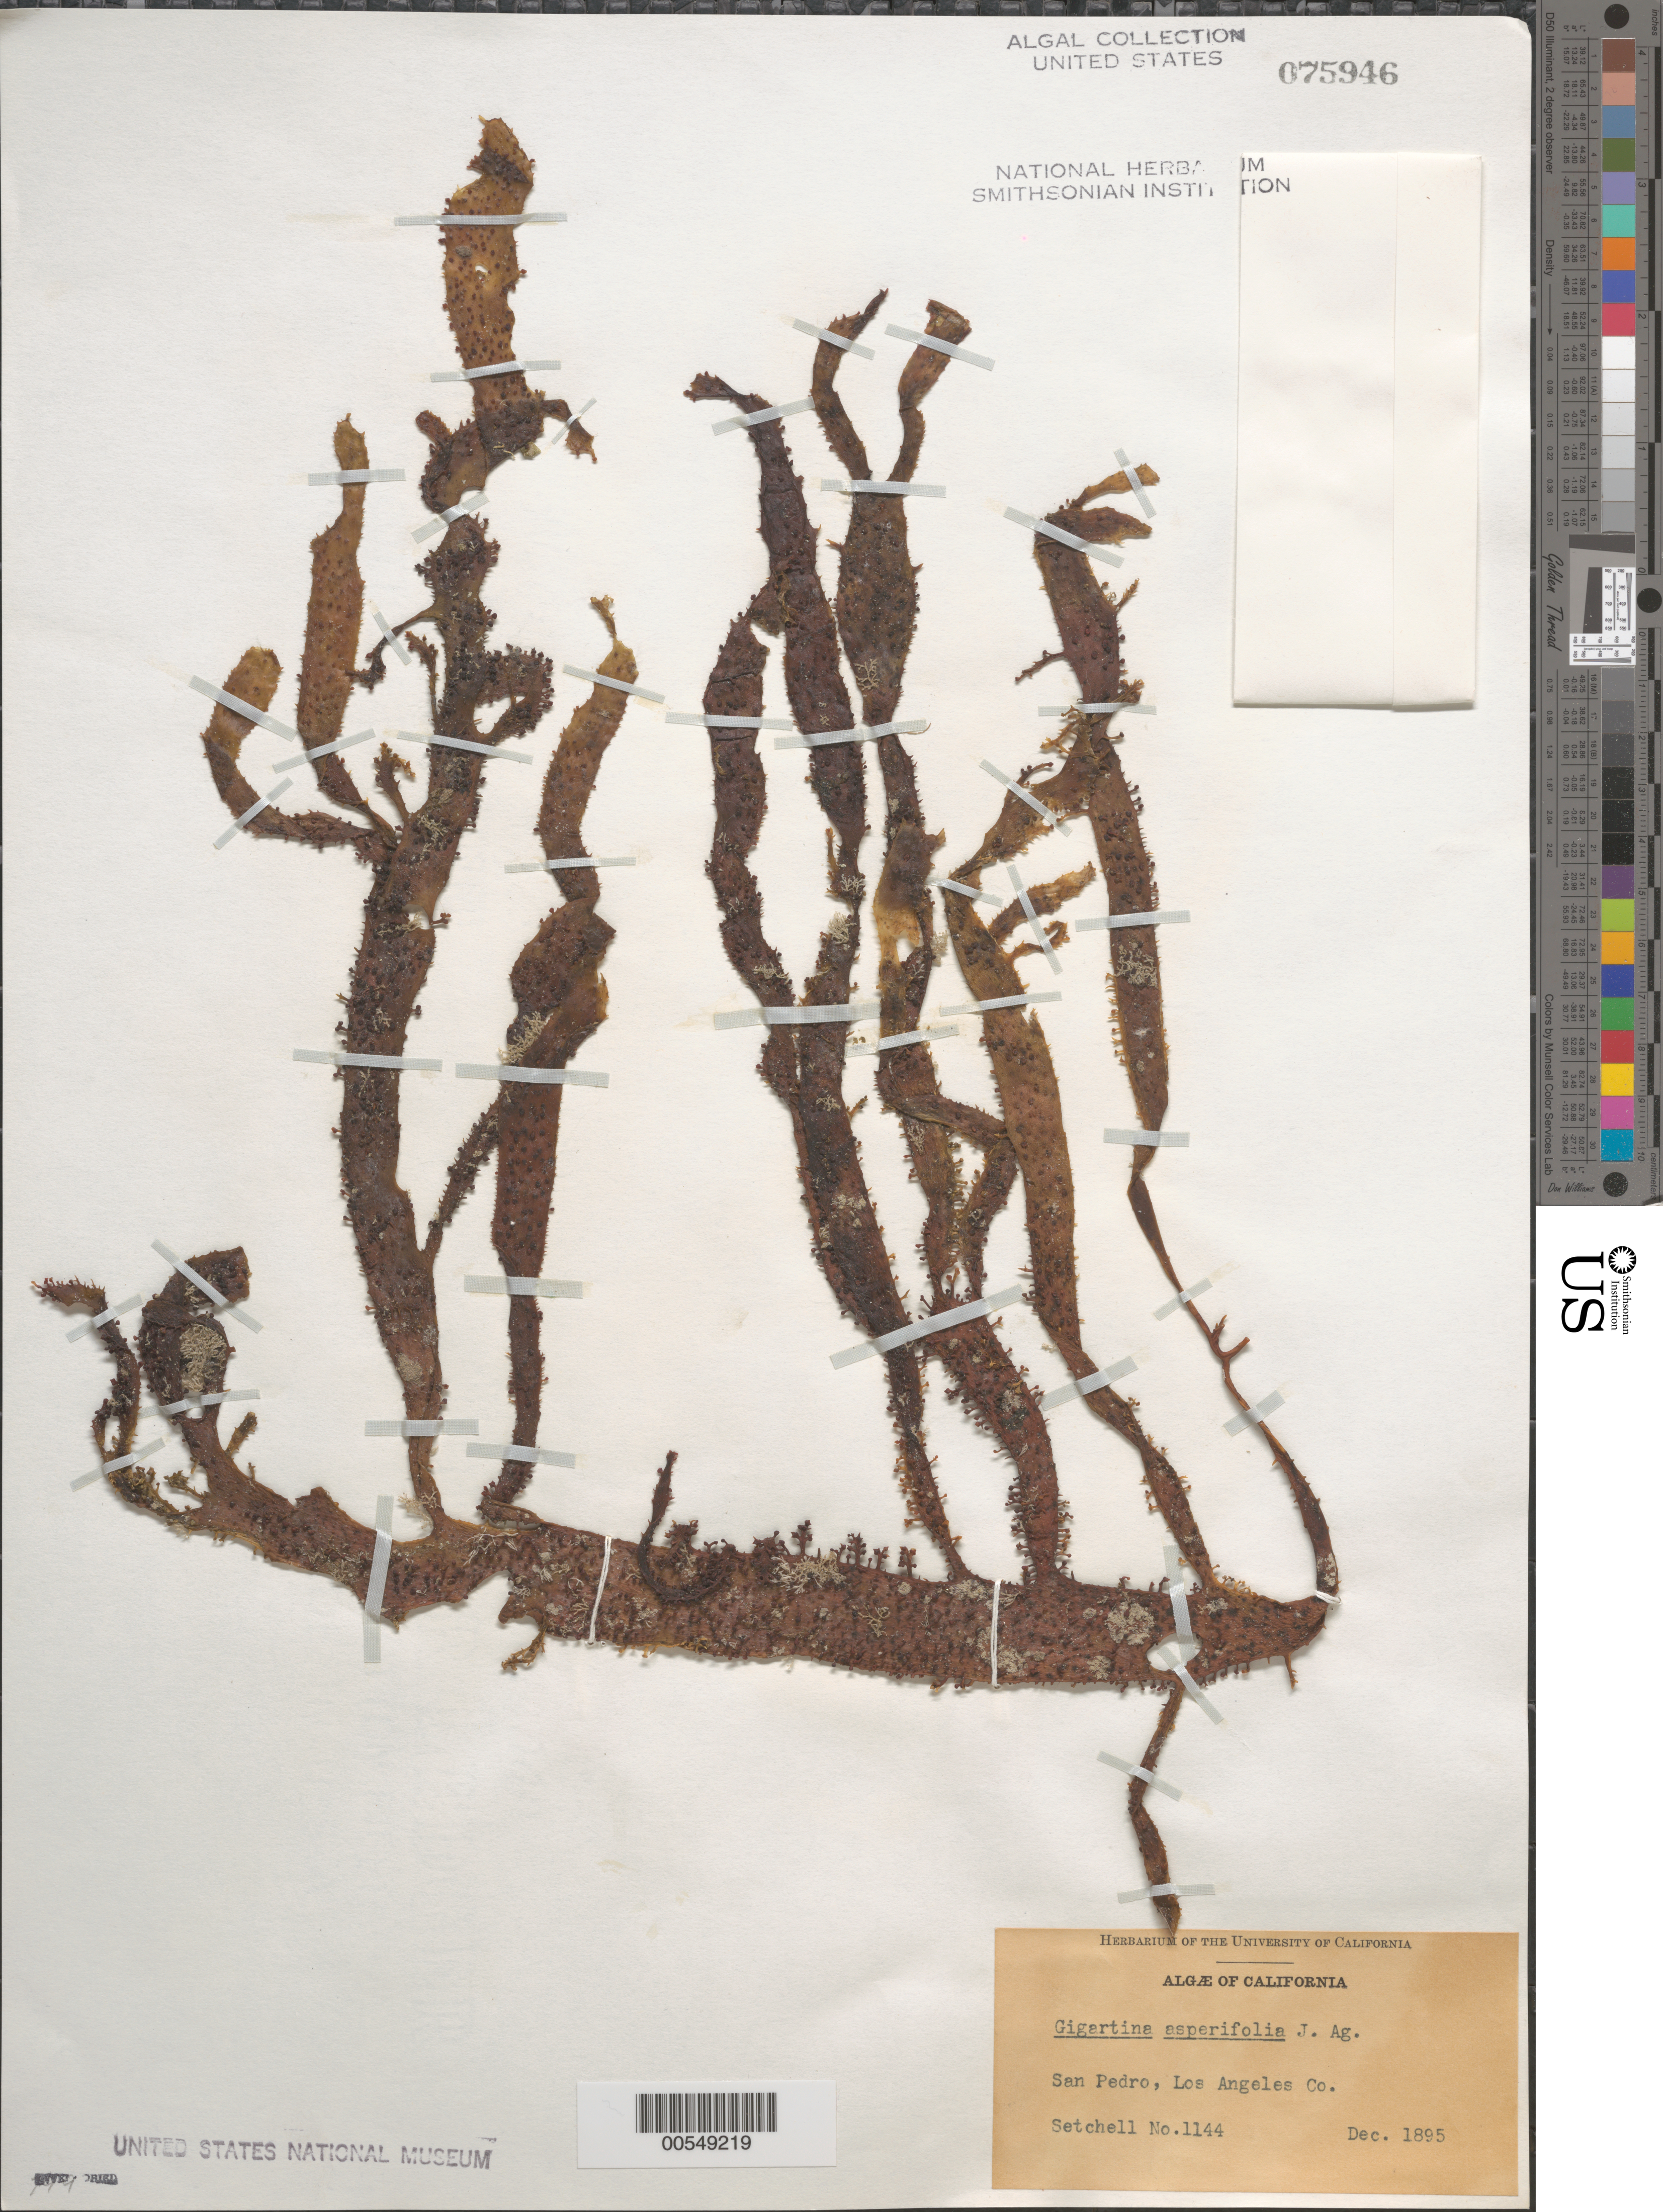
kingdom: Plantae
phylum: Rhodophyta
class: Florideophyceae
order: Gigartinales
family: Gigartinaceae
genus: Chondracanthus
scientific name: Chondracanthus spinosus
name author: (Kütz.) Guiry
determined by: Algae name updating Project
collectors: W. Setchell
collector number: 1144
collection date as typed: Dec 1895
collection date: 1895-12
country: United States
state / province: California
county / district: Los Angeles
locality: San Pedro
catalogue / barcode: US 75946